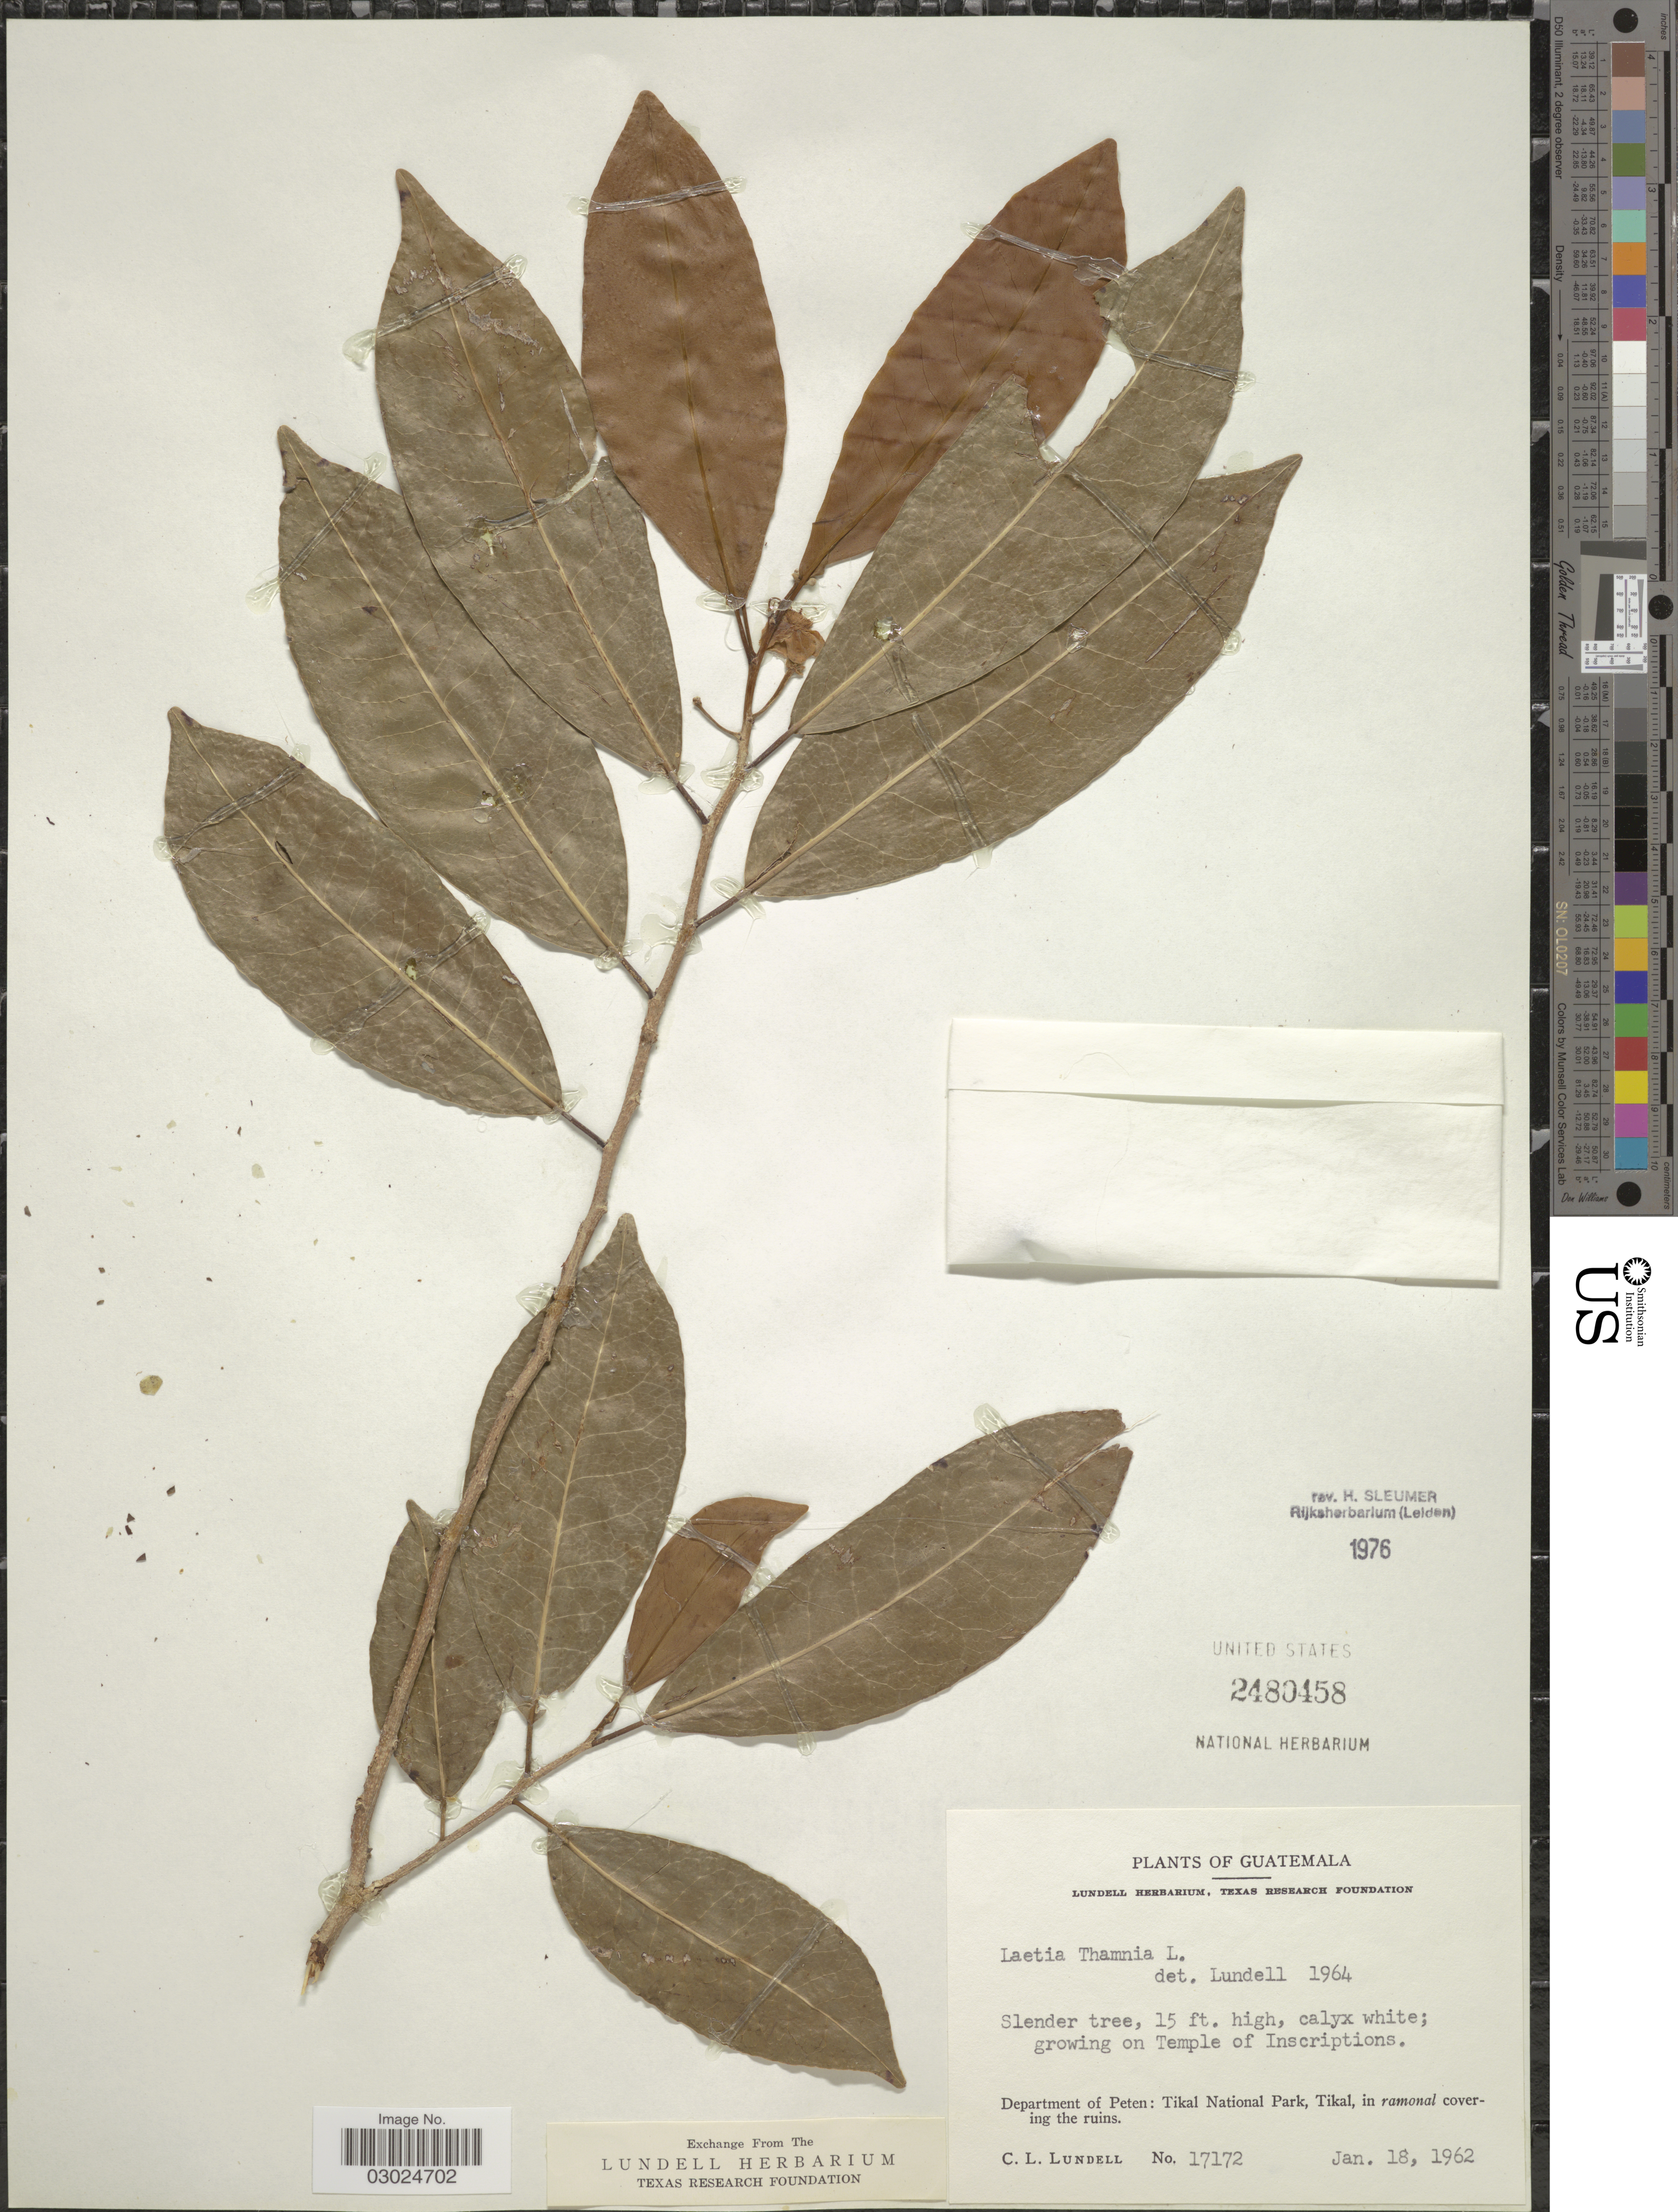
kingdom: Plantae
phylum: Tracheophyta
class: Magnoliopsida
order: Malpighiales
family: Salicaceae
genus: Laetia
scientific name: Laetia thamnia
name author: L.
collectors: C. L. Lundell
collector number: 17172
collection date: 1962-01-18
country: Guatemala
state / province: El Petén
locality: Growing on Temple of Inscriptions. Department of Peten: Tikal National Park, Tikal.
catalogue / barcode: US 2480458